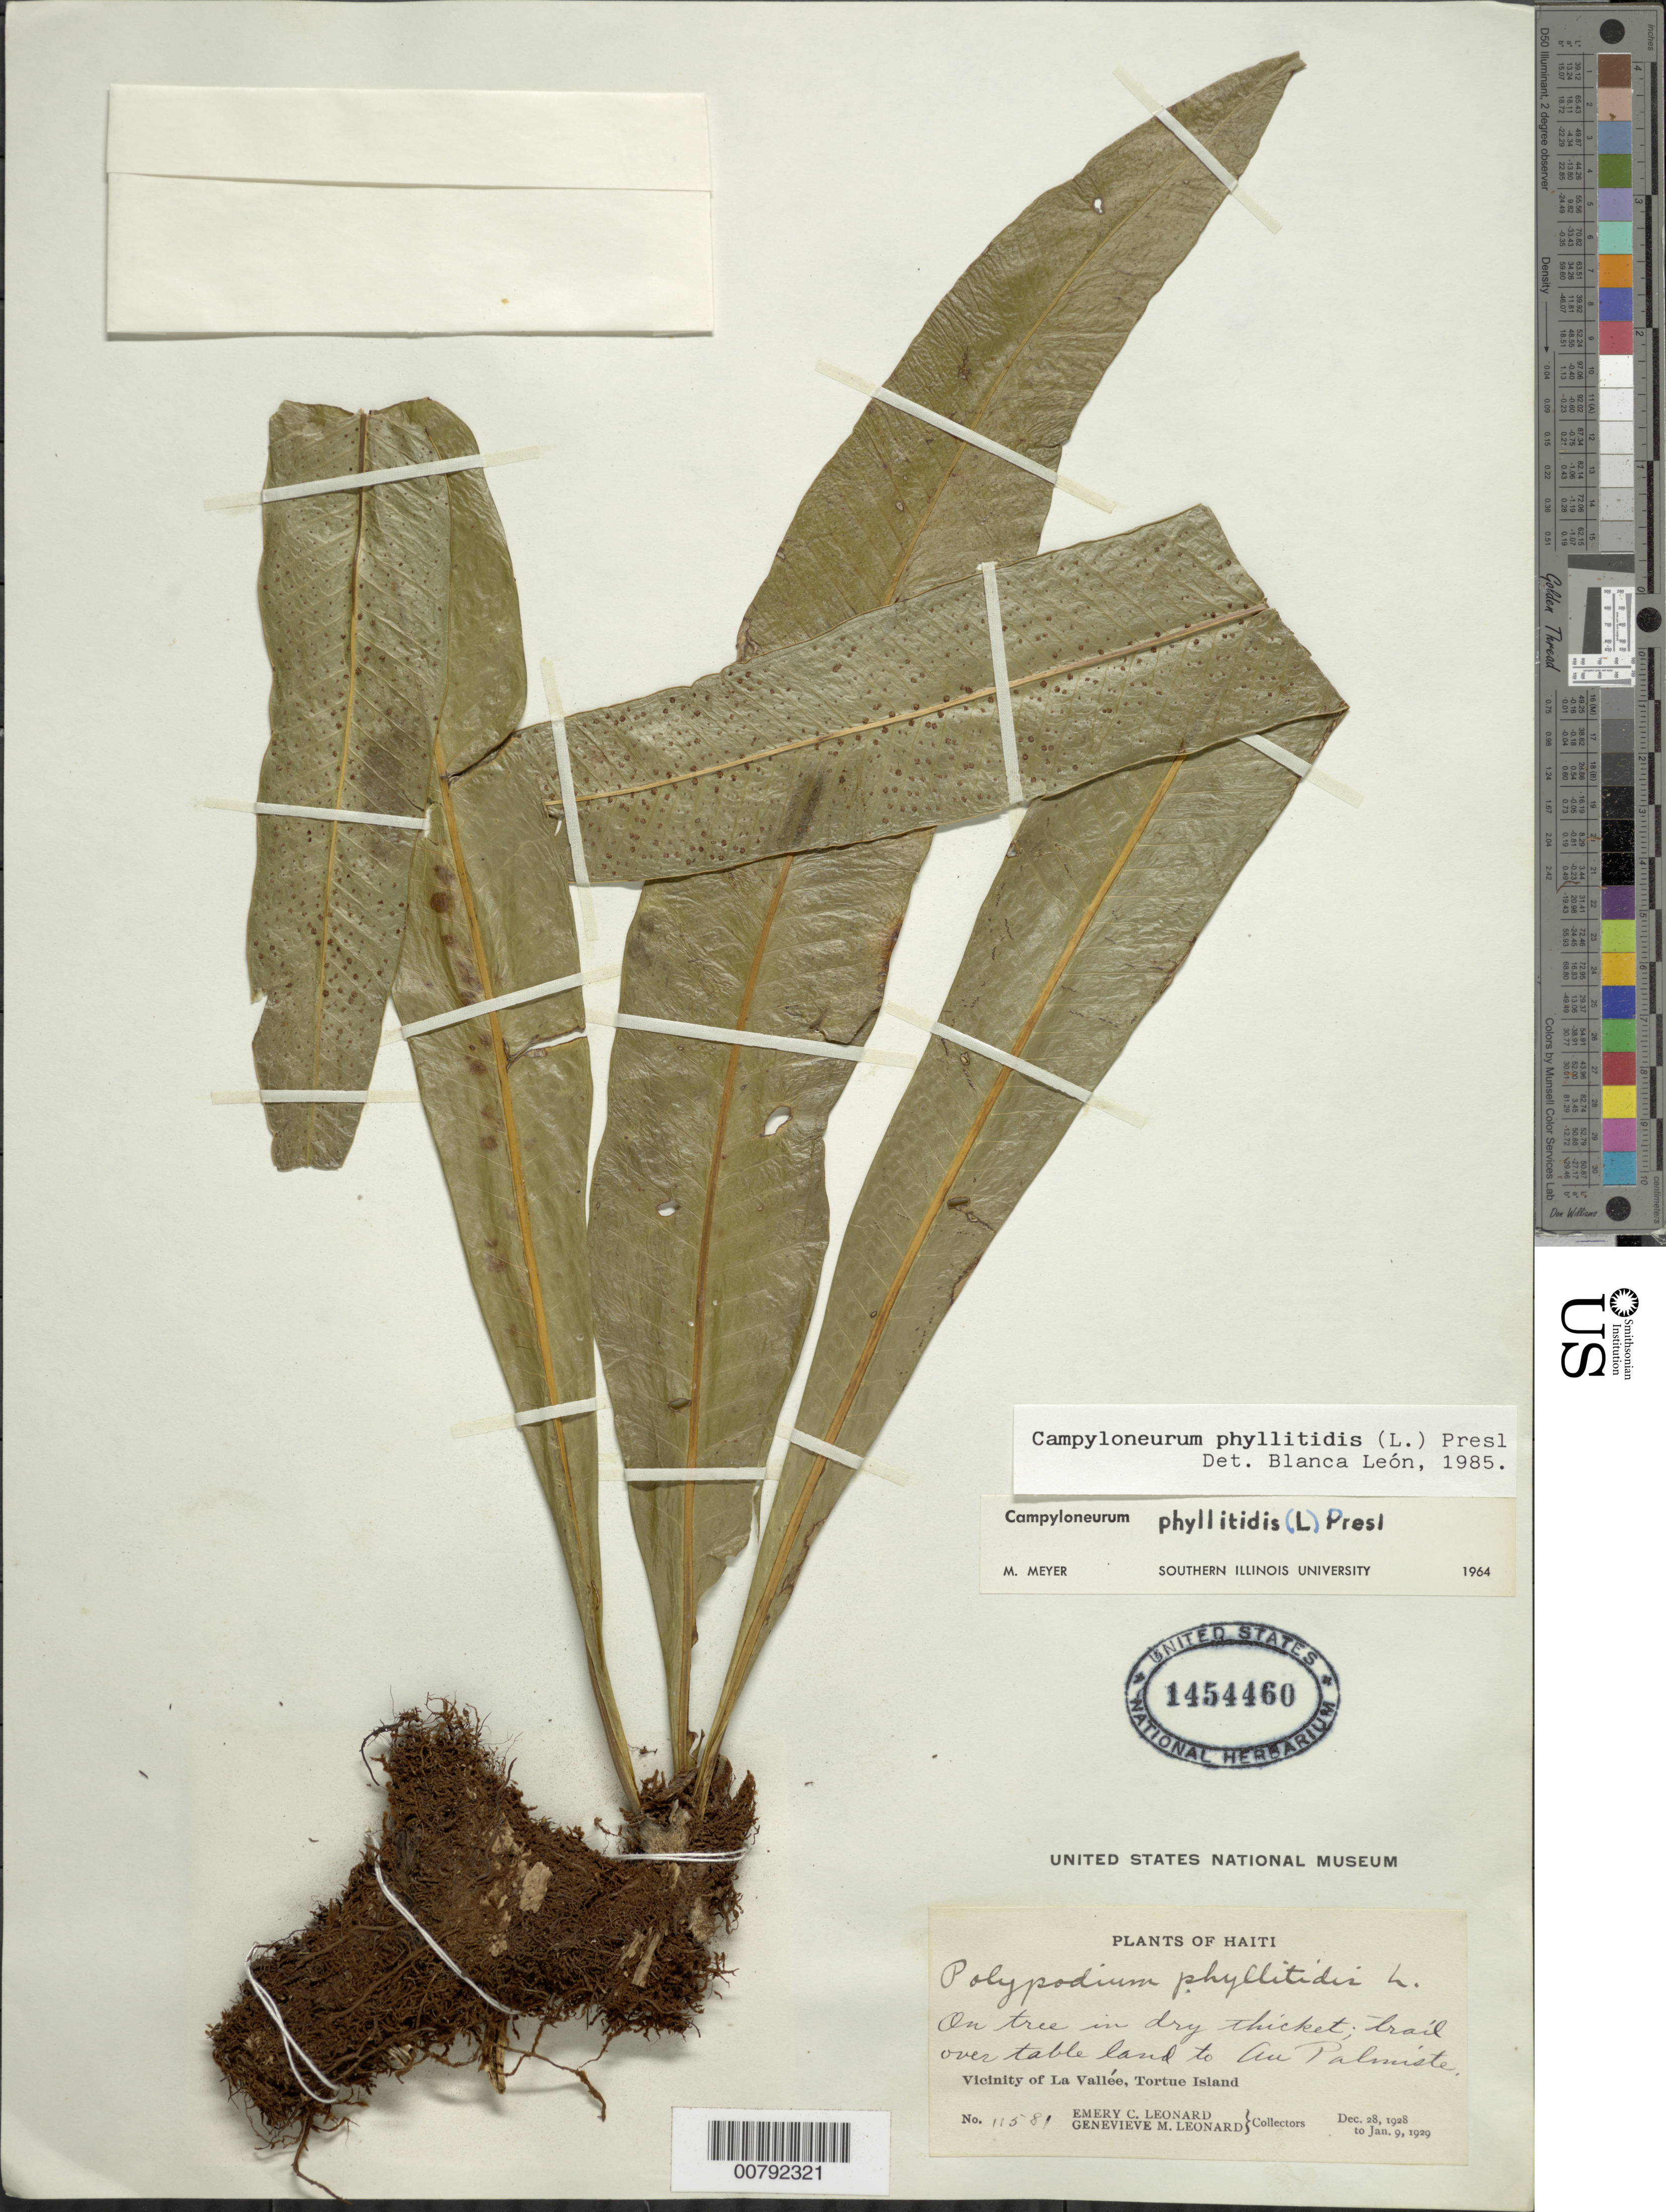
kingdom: Plantae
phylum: Tracheophyta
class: Polypodiopsida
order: Polypodiales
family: Polypodiaceae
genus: Campyloneurum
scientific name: Campyloneurum latum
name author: T. Moore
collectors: E. C. Leonard & G. M. Leonard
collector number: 11581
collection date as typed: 28 Dec 1929 09 Jan 1929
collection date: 1929-01-09/1929-12-28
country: Haiti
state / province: Nord-Óuest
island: Île de la Tortue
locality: Tortue Island, La Vallée, trail to Au Palmiste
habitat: Table land, dry thicket, on tree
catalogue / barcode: US 1454460